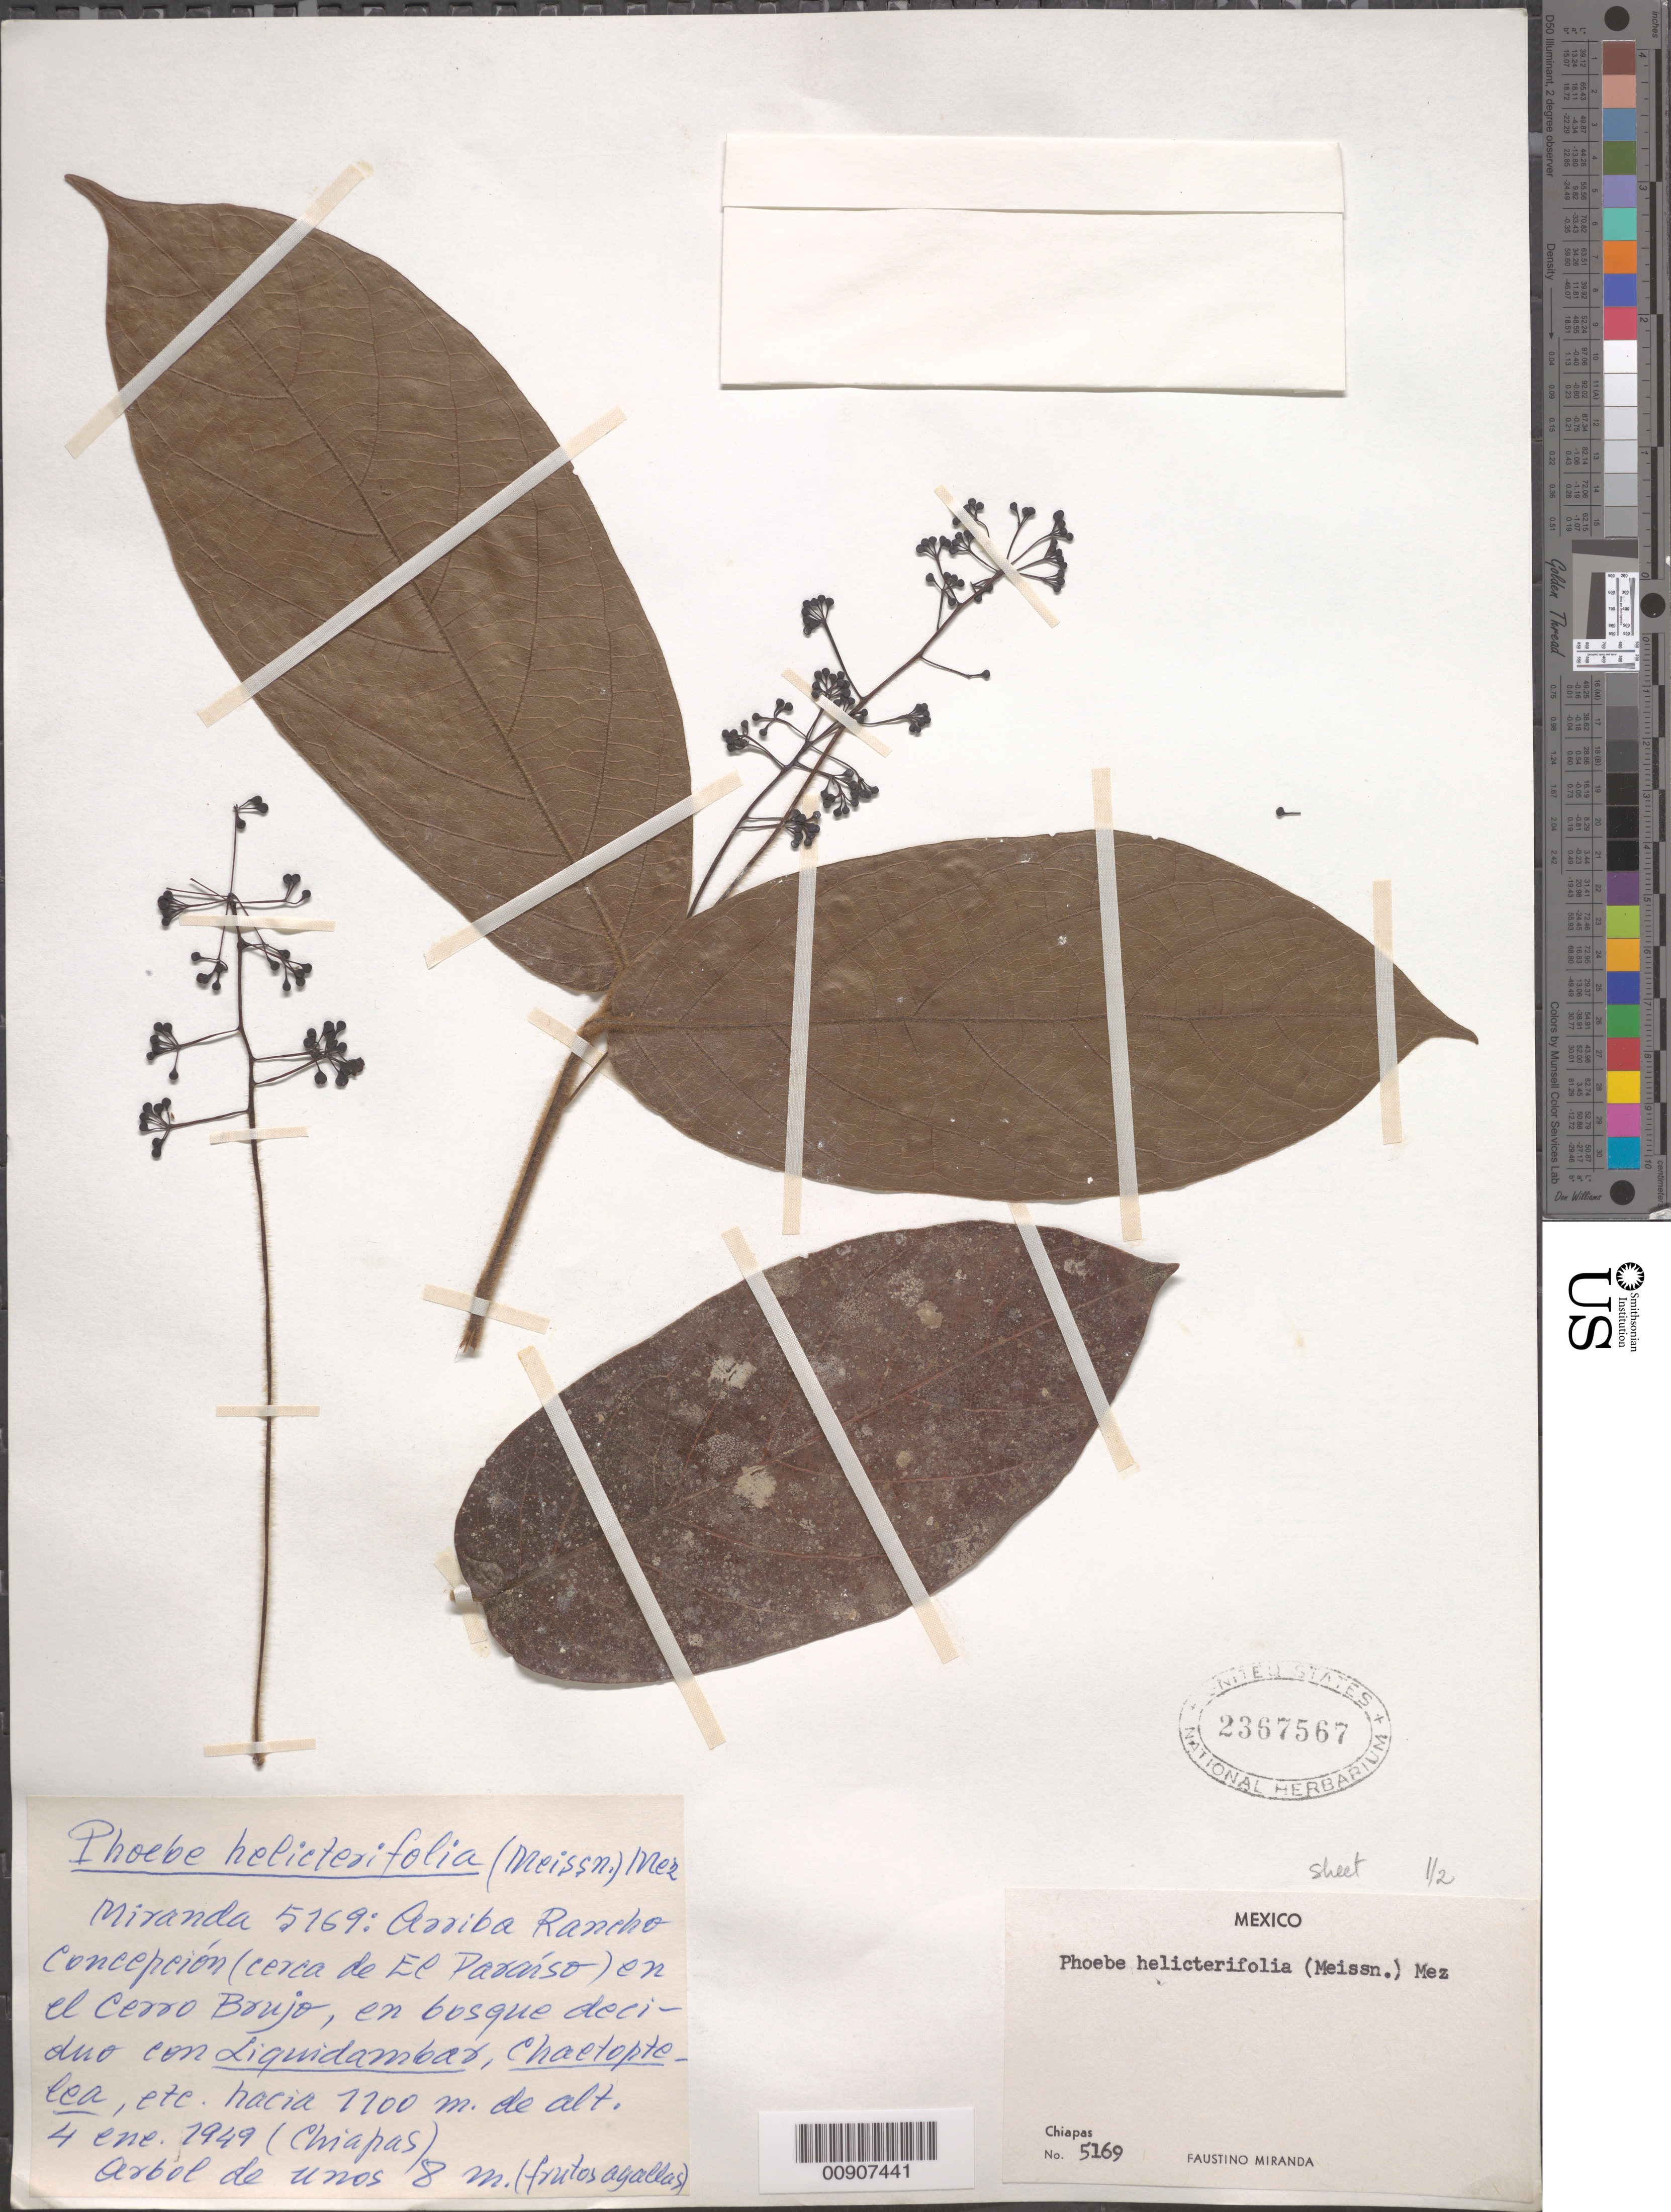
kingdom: Plantae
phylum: Tracheophyta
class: Magnoliopsida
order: Laurales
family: Lauraceae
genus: Phoebe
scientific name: Phoebe helicterifolia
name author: (Meisn.) Mez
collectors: Miranda G., F.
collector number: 5169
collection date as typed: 04 Jan 1949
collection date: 1949-01-04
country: Mexico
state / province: Chiapas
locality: Arriba Rancho Concepción (cerca de El Paraíso) en el Cerro Brujo, Chiapas.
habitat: En bosque deciduo con Liquidambar, Chaetoptelea, etc.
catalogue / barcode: US 2367567